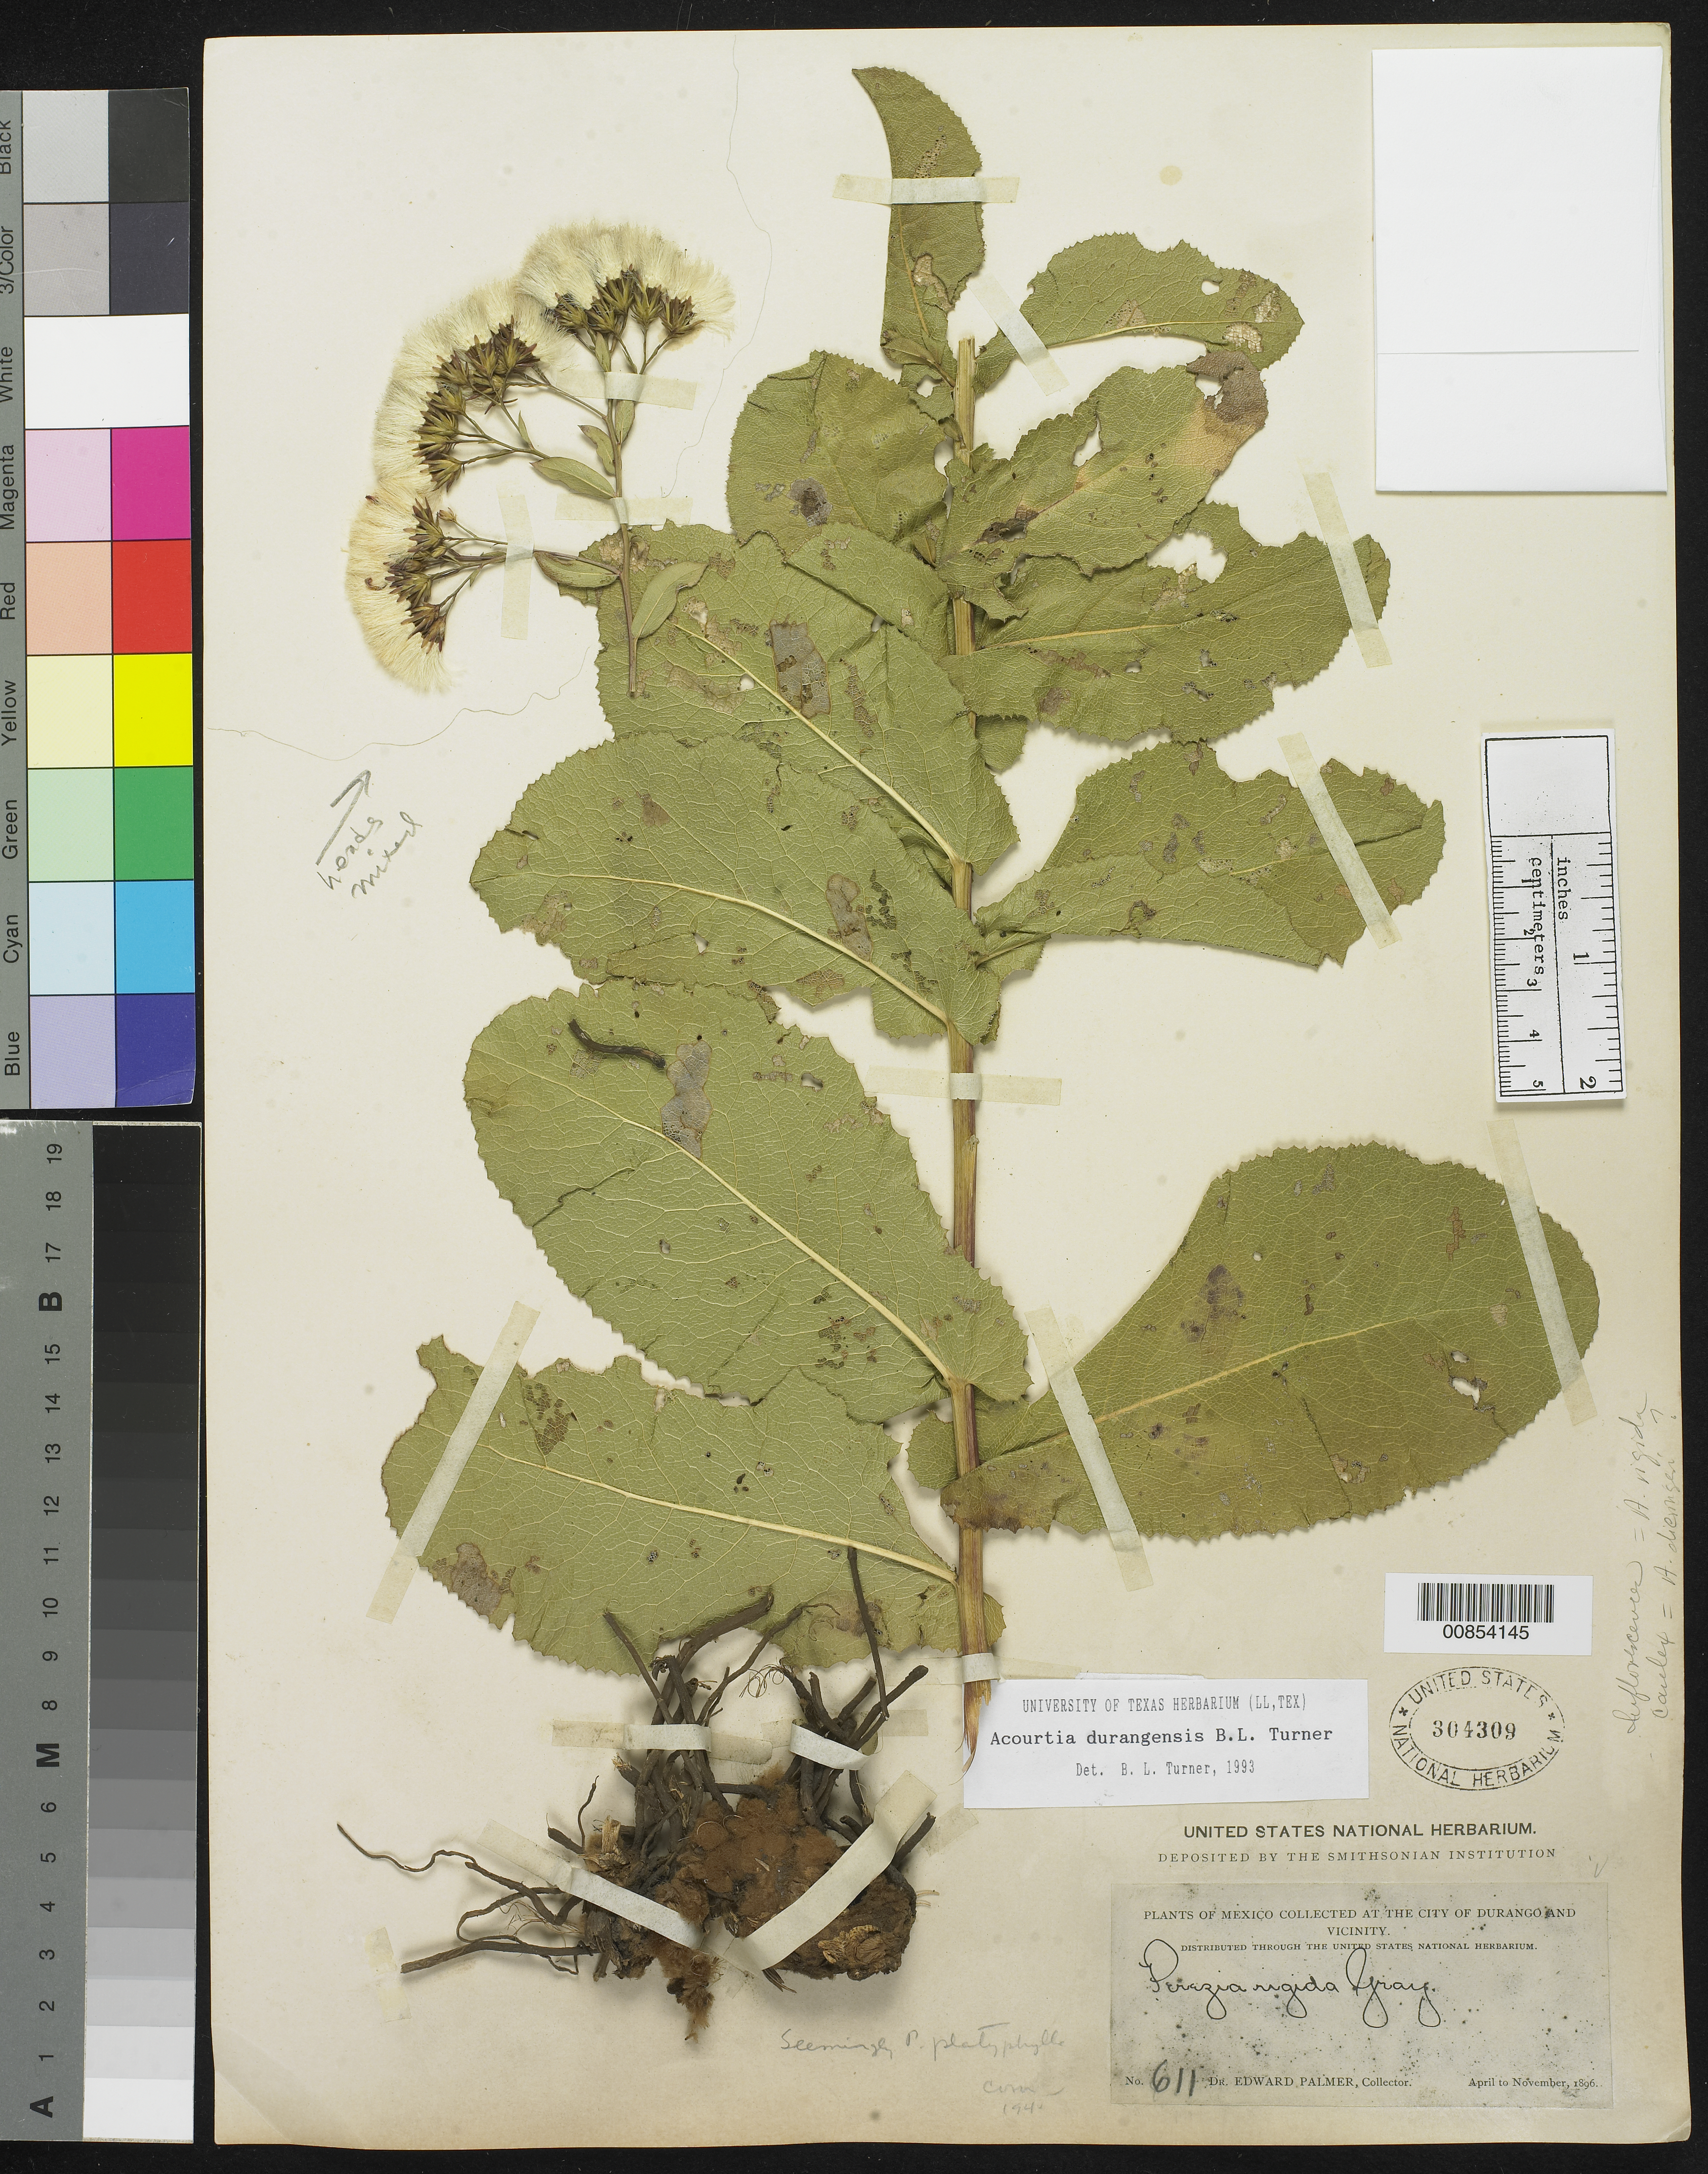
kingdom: Plantae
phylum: Tracheophyta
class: Magnoliopsida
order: Asterales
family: Asteraceae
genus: Acourtia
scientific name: Acourtia durangensis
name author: B.L. Turner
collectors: E. Palmer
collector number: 611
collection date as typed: Apr 1896 to -- Nov 1896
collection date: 1896-04/1896-11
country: Mexico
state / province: Durango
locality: City of Durango and vicinity.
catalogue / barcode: US 304309